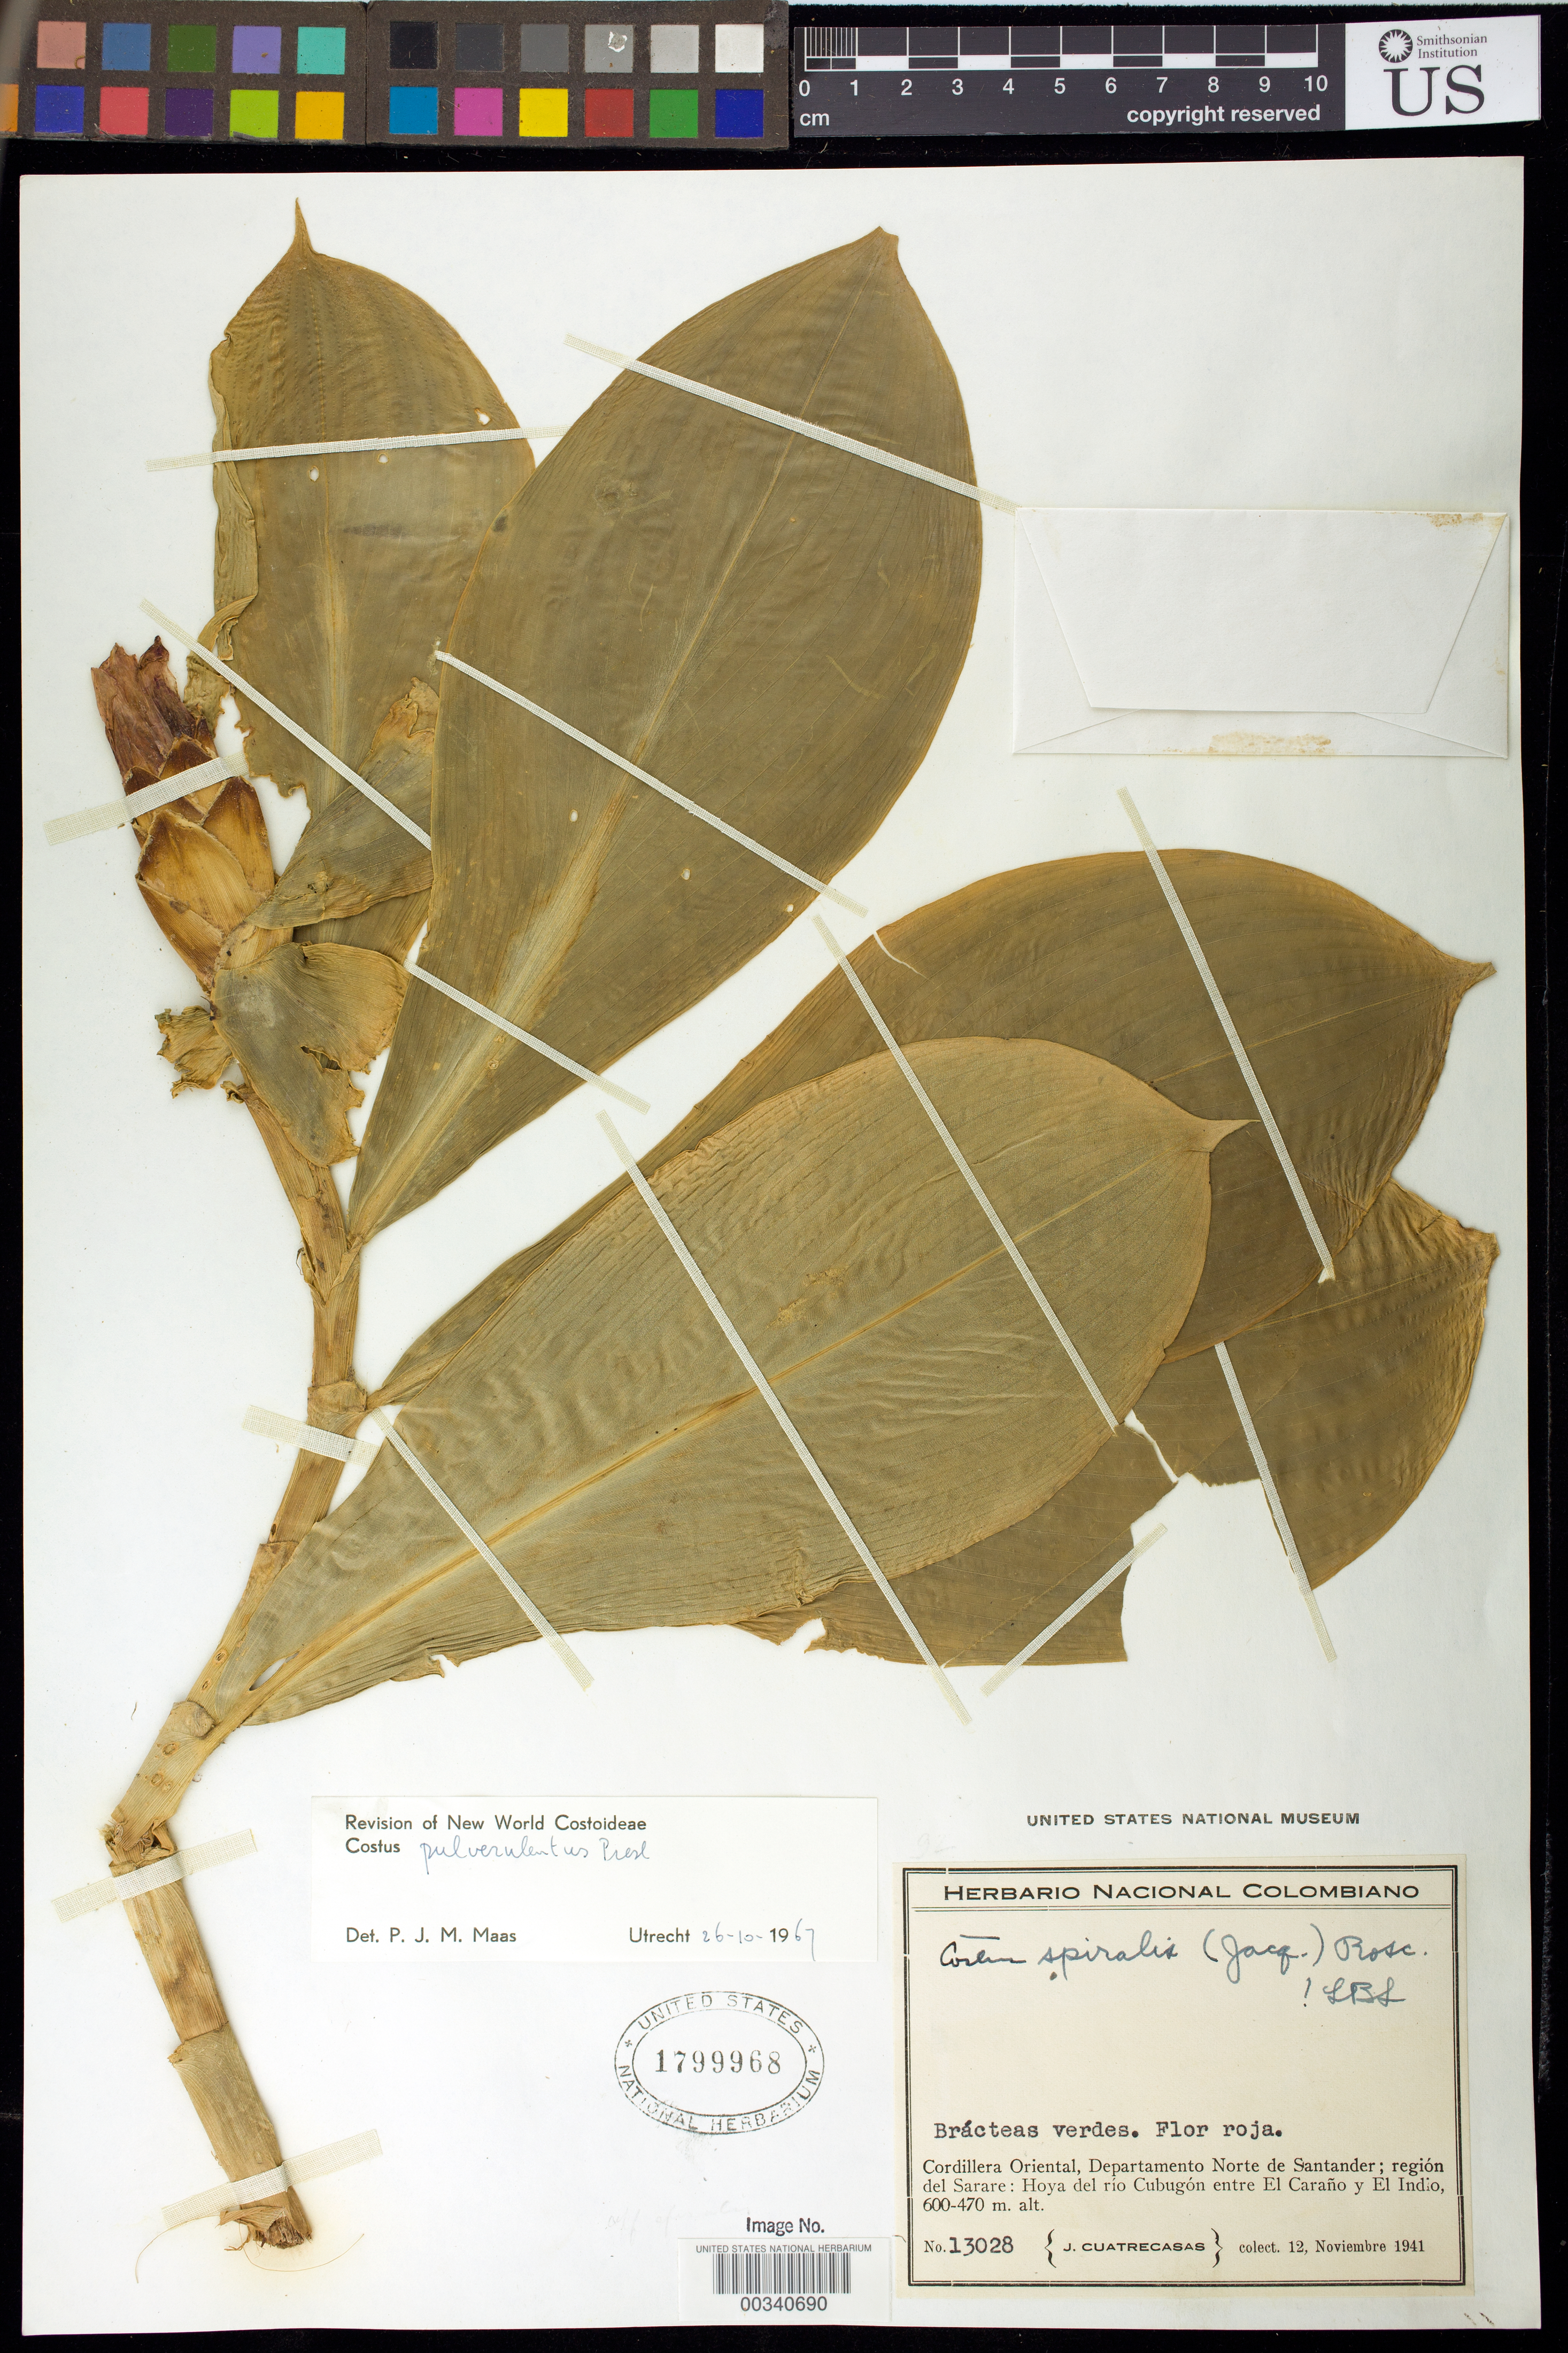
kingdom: Plantae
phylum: Tracheophyta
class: Liliopsida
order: Zingiberales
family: Costaceae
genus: Costus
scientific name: Costus pulverulentus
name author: C. Presl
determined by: Maas, Paul J. M.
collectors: J. Cuatrecasas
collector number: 13028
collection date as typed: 12 Nov 1941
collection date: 1941-11-12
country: Colombia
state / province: Norte de Santander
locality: Cordillera Oriental, region del Sarare: Hoya del Rio Cubugon entre el Carano y el Indio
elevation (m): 470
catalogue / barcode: US 1799968